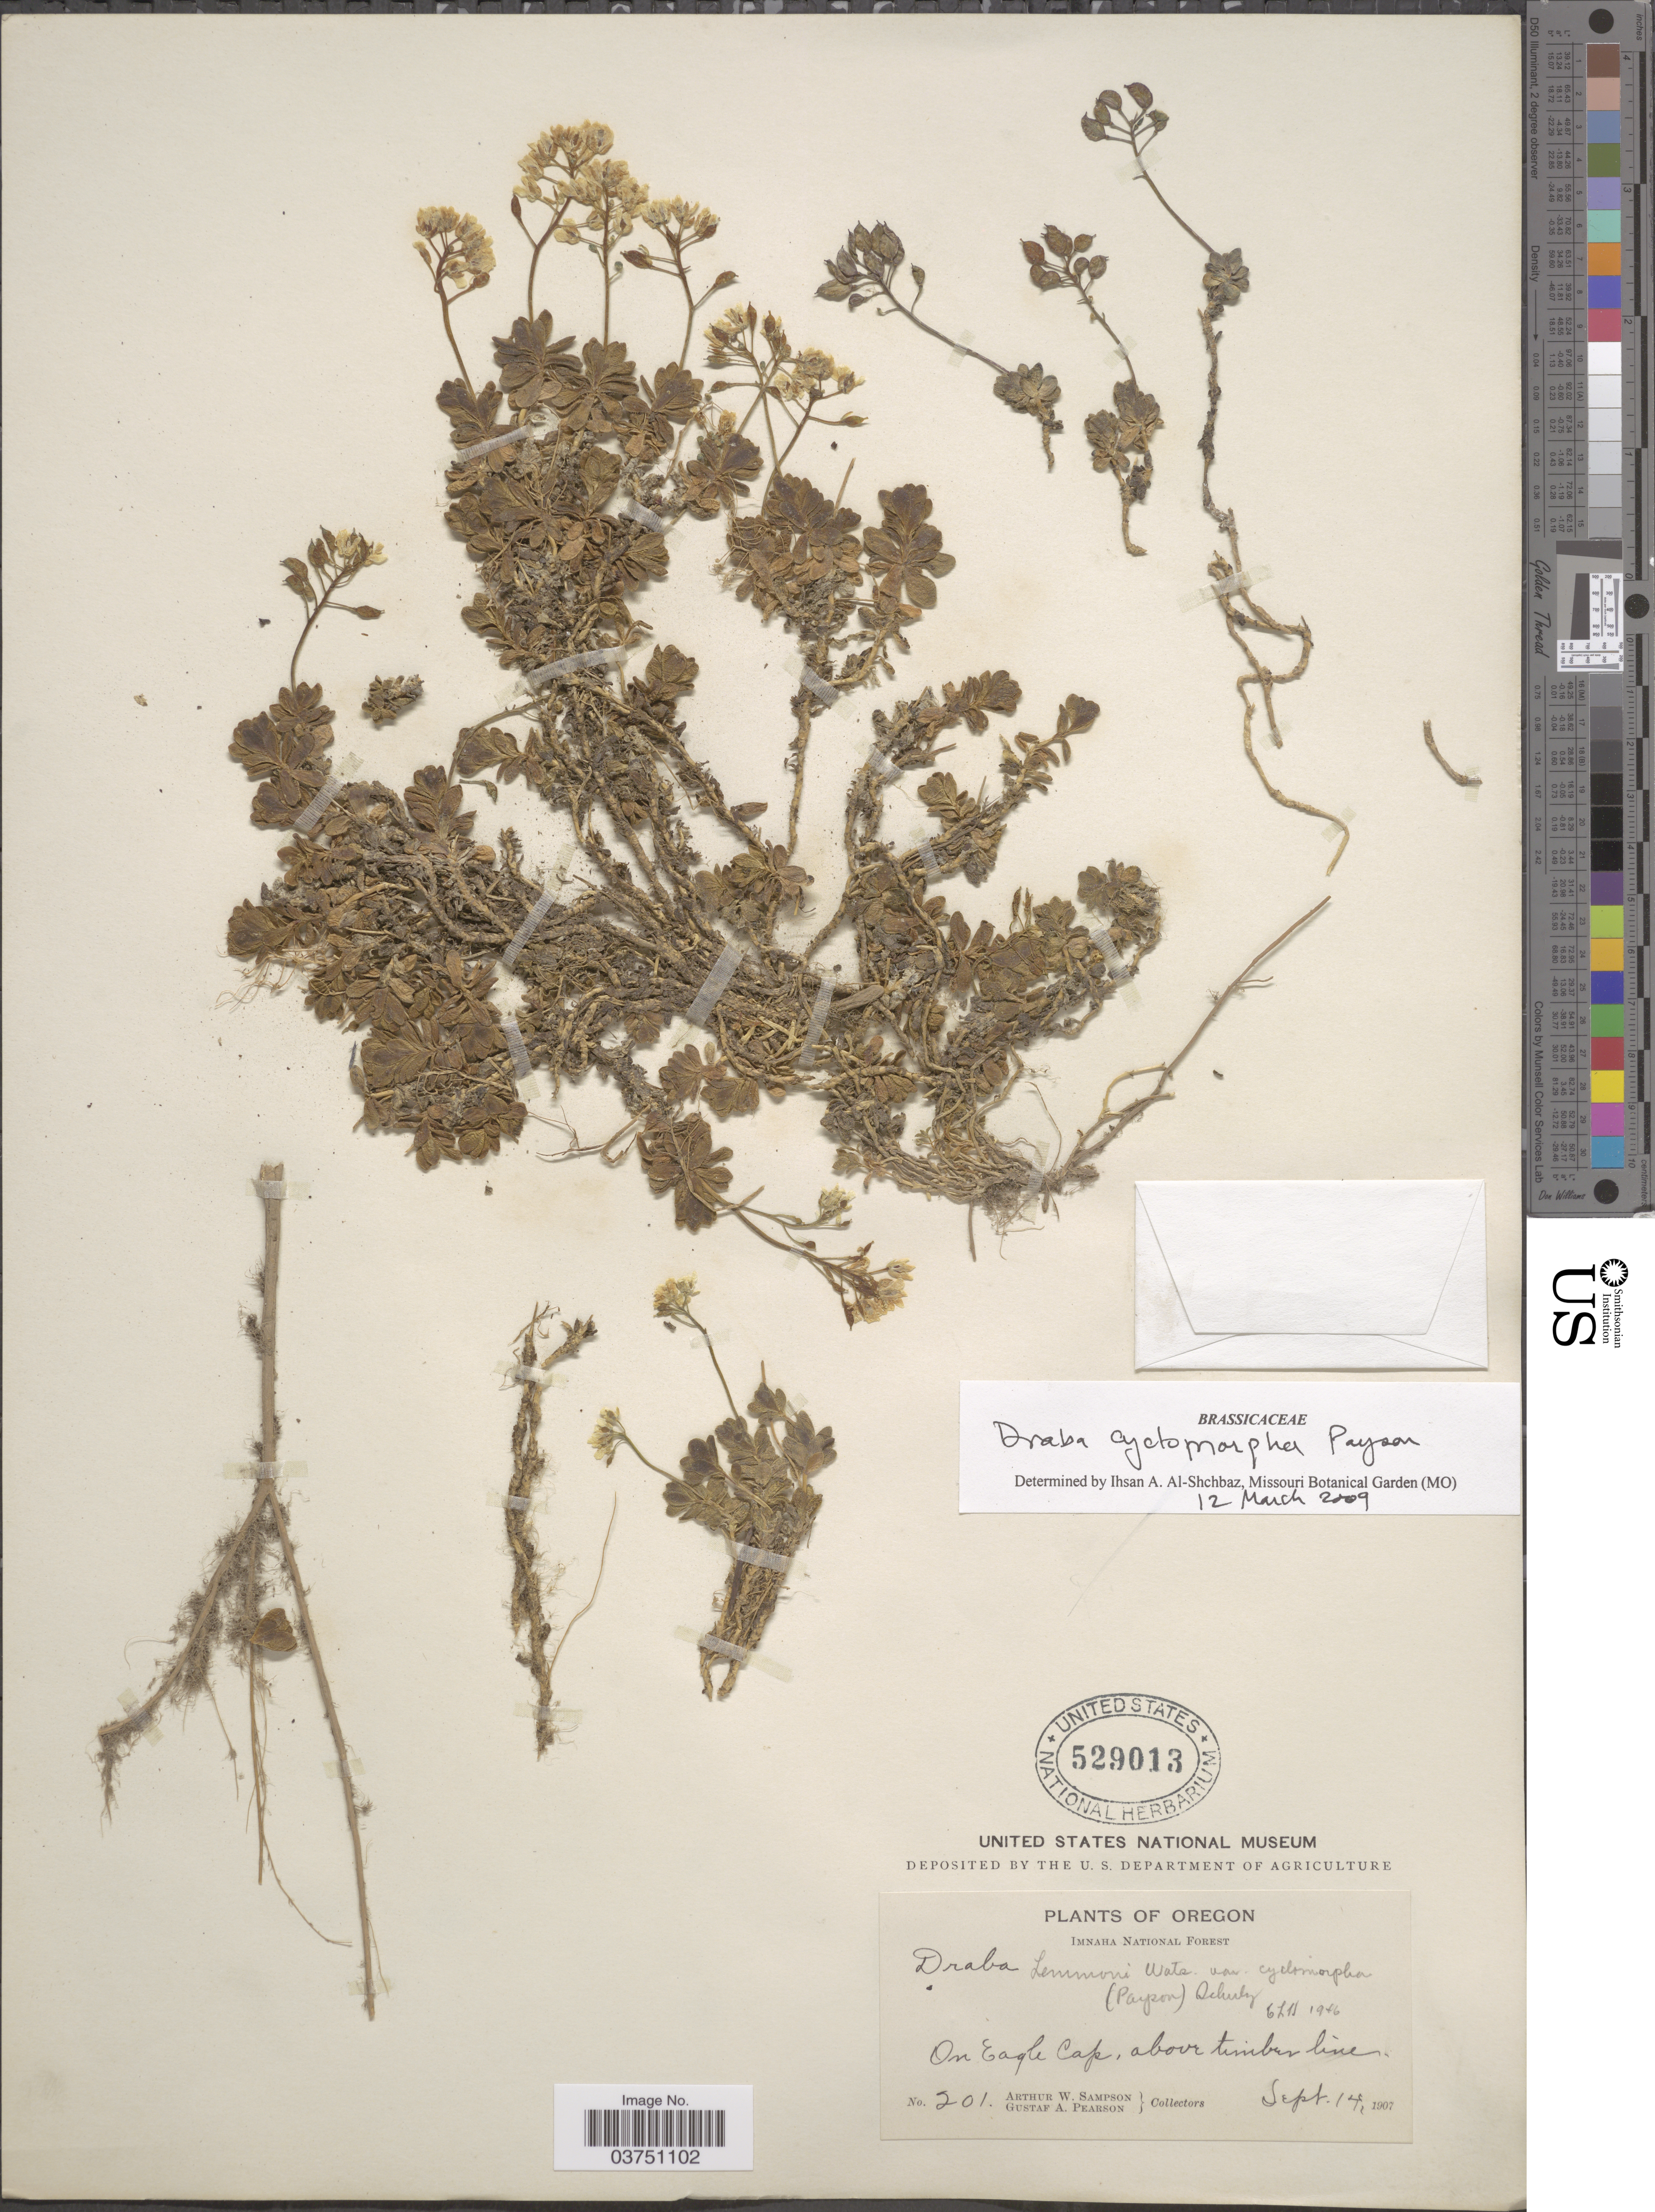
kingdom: Plantae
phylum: Tracheophyta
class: Magnoliopsida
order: Brassicales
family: Brassicaceae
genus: Draba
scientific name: Draba cyclomorpha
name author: Payson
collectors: A. Sampson & G. Pearson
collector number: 201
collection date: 1907-09-14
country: United States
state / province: Oregon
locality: Imnaha National Forest. On Eagle Cap, above timber line.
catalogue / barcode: US 529013